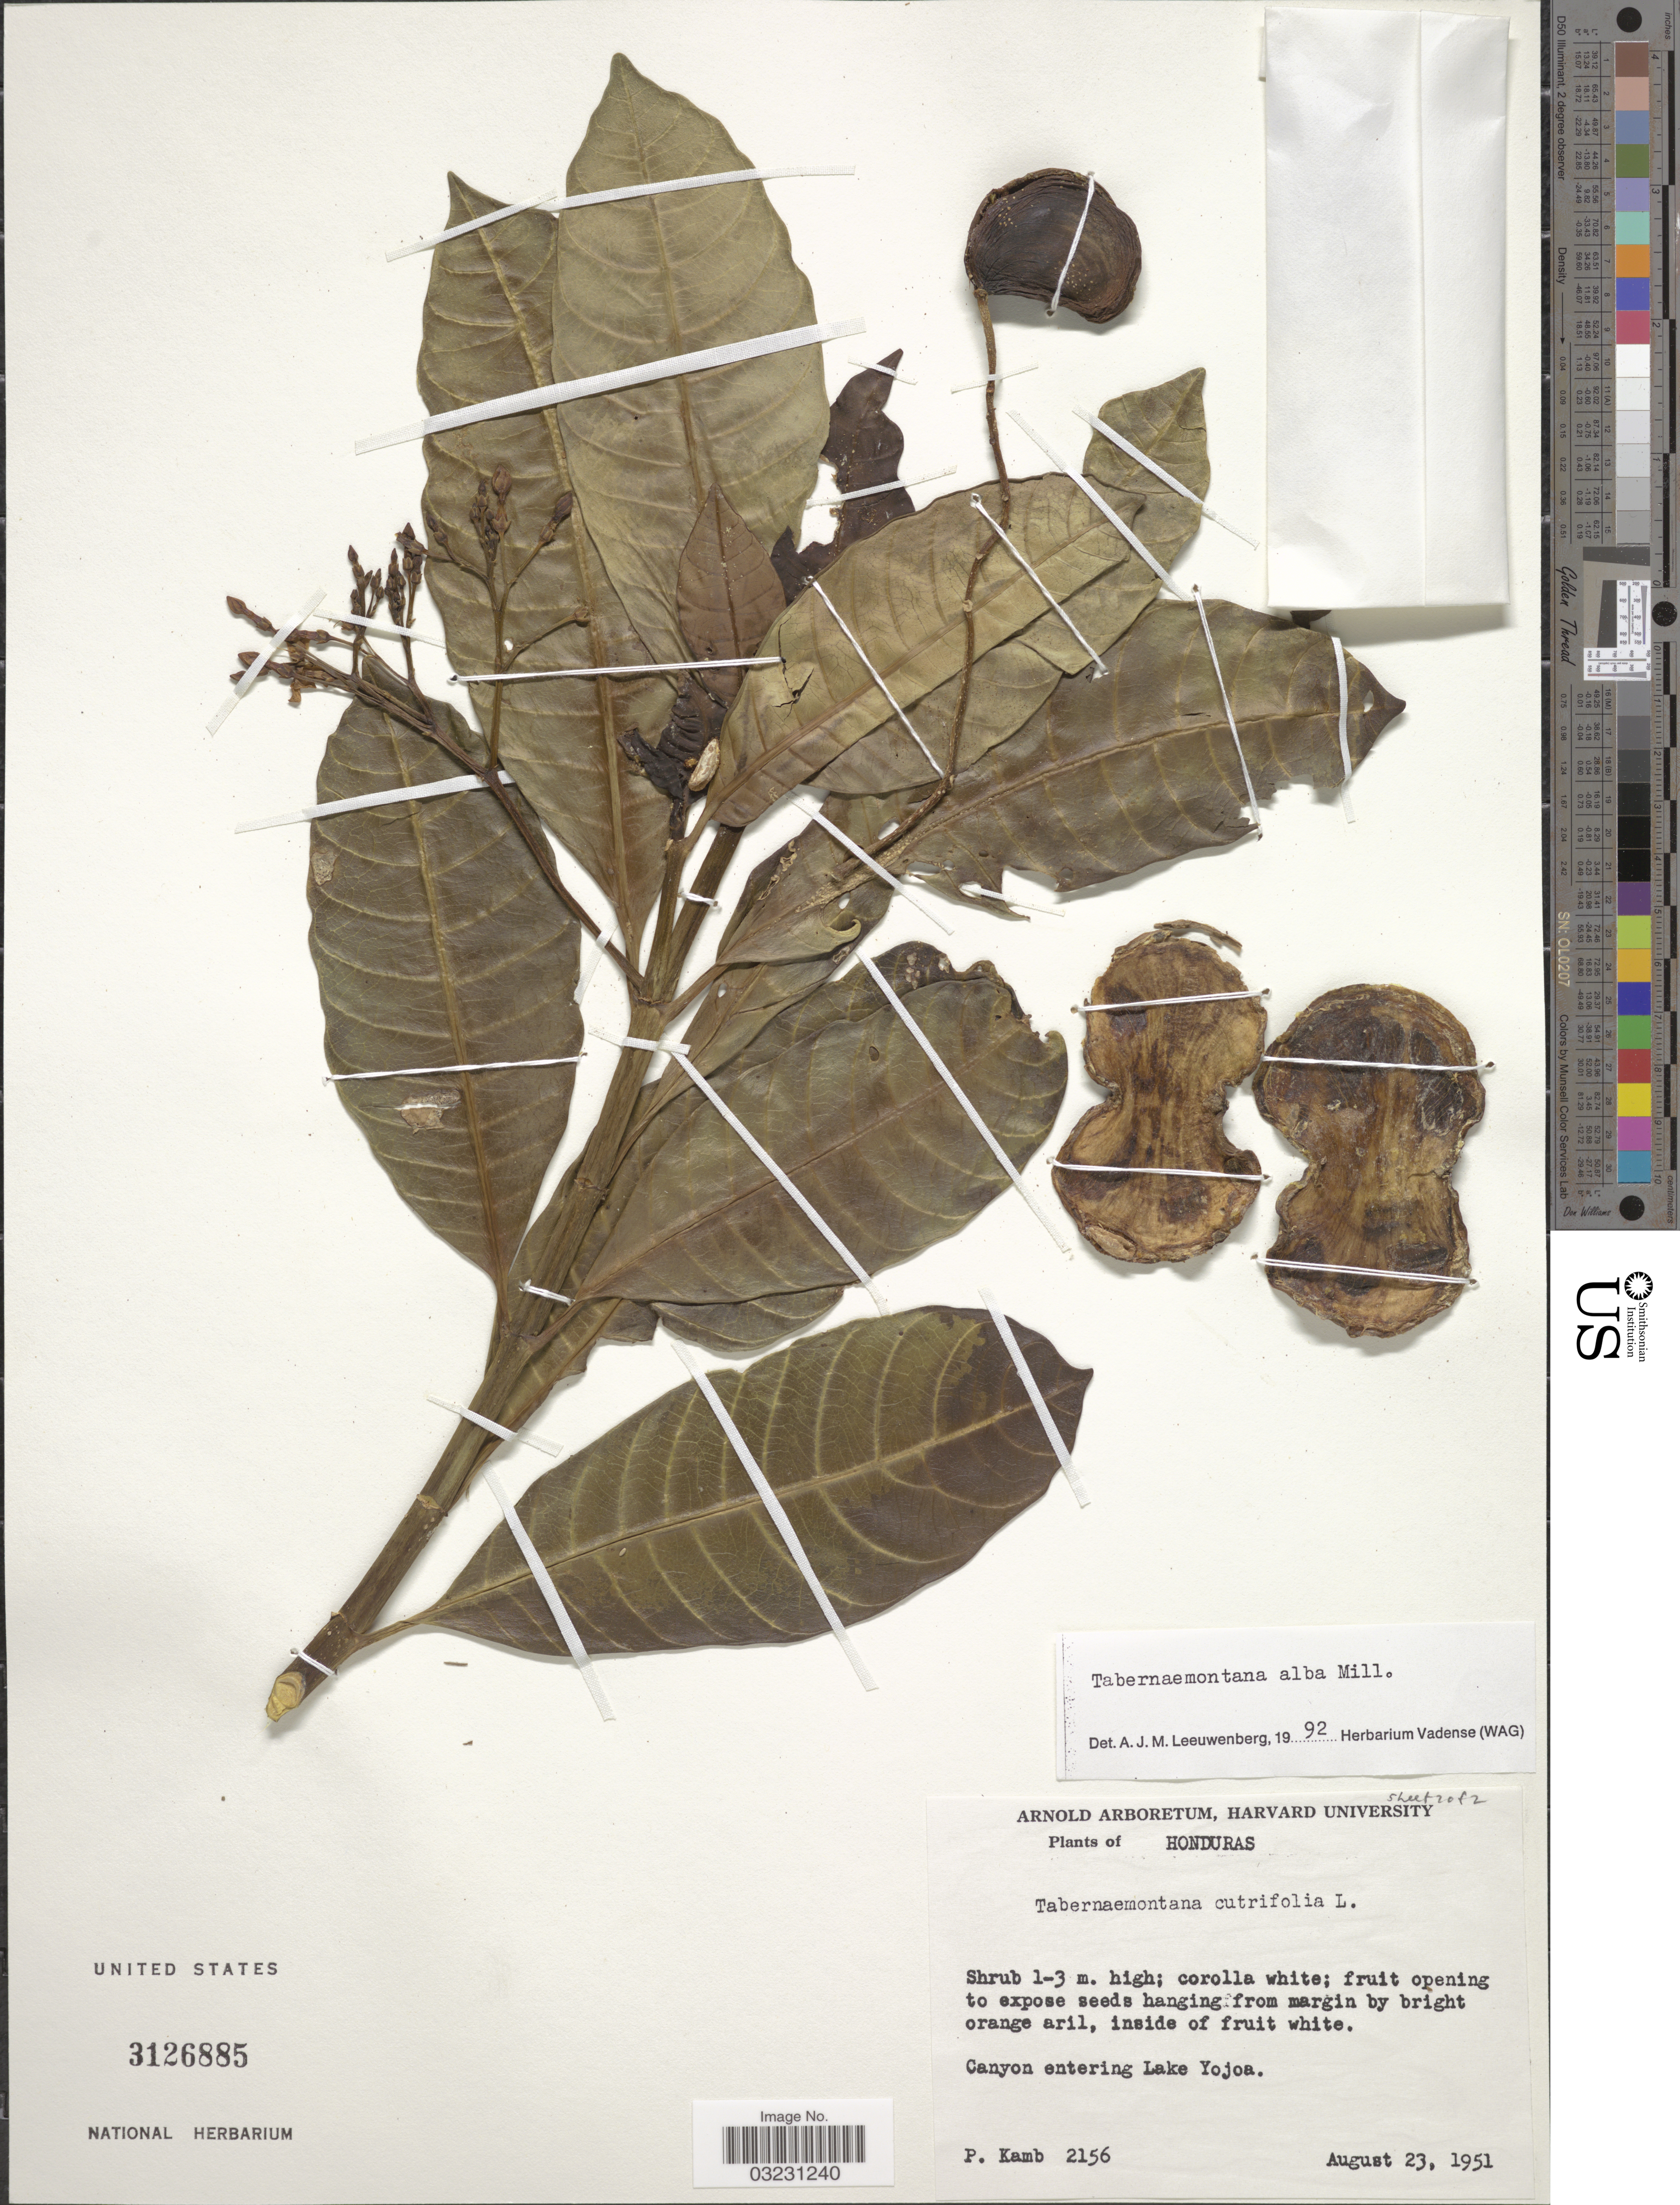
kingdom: Plantae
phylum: Tracheophyta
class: Magnoliopsida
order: Gentianales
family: Apocynaceae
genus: Tabernaemontana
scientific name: Tabernaemontana alba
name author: Mill.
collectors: P. Kamb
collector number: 2156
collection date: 1951-08-23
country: Honduras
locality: Canyon entering Lake Yojoa.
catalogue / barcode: US 3126885